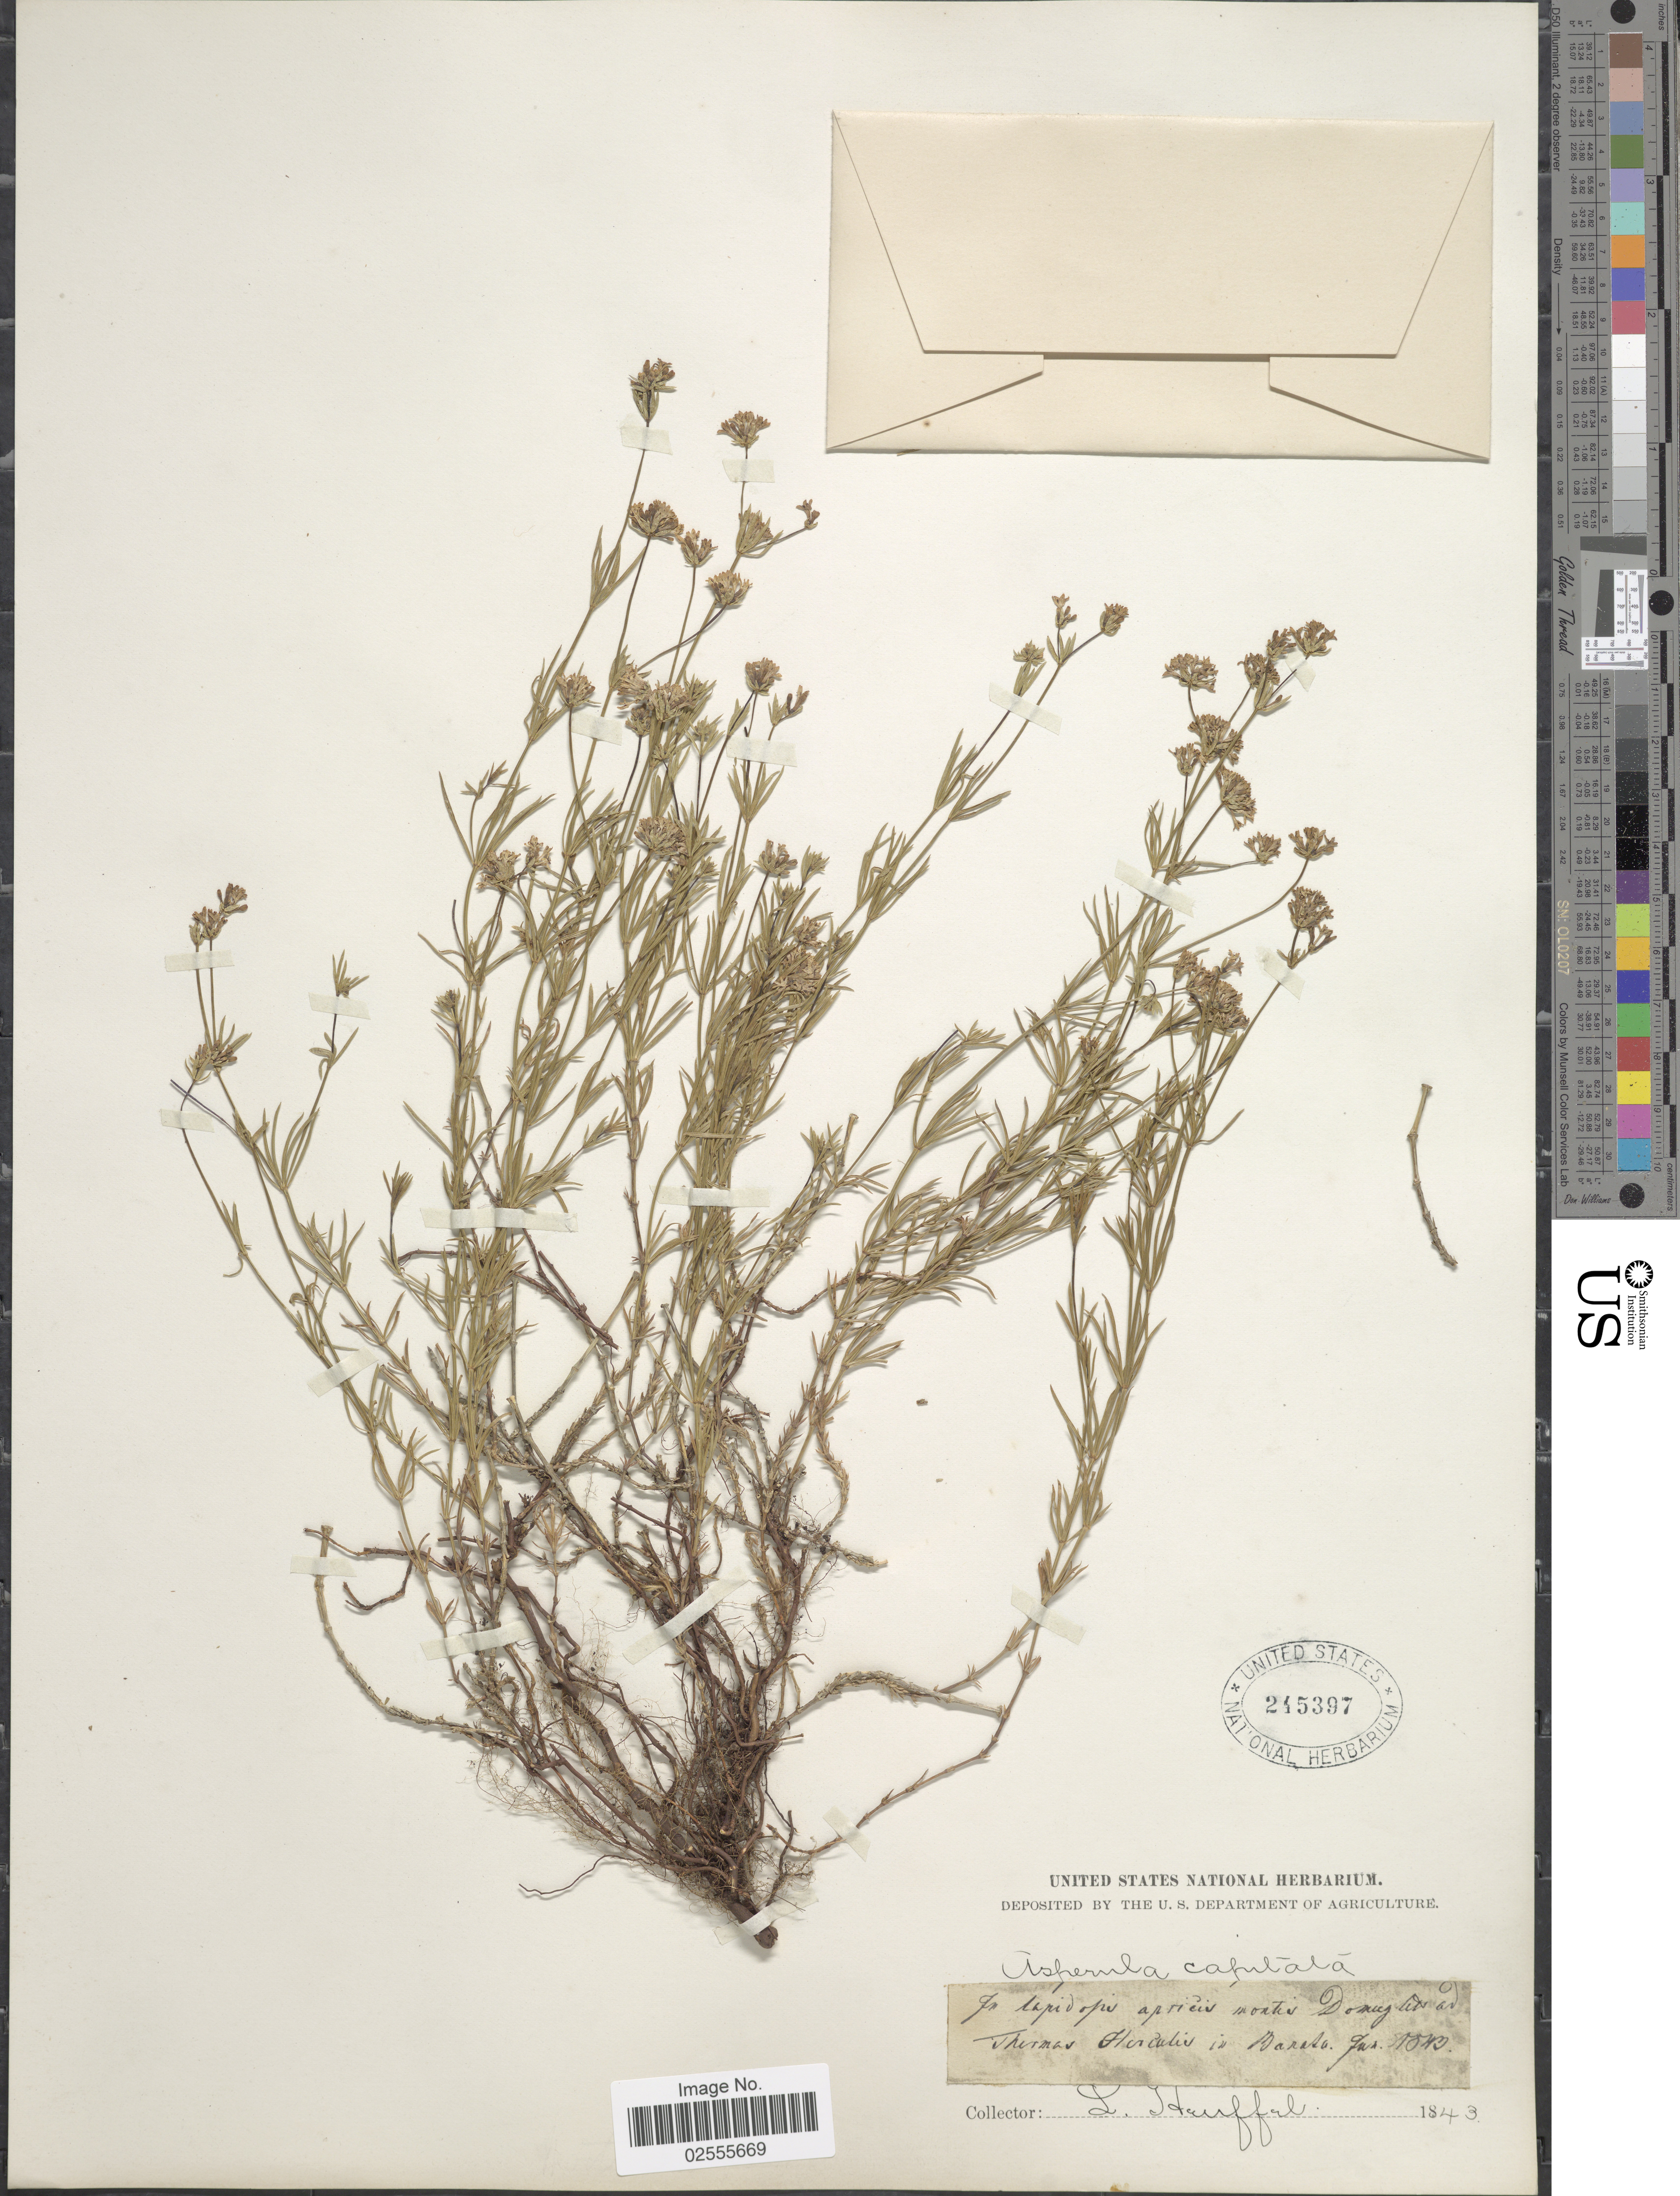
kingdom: Plantae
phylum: Tracheophyta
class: Magnoliopsida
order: Gentianales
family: Rubiaceae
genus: Asperula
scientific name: Asperula capitata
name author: Kit. ex Schult.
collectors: L. Heuffel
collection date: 1843-01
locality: Thermas Horcatis in Barata.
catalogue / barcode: US 245397